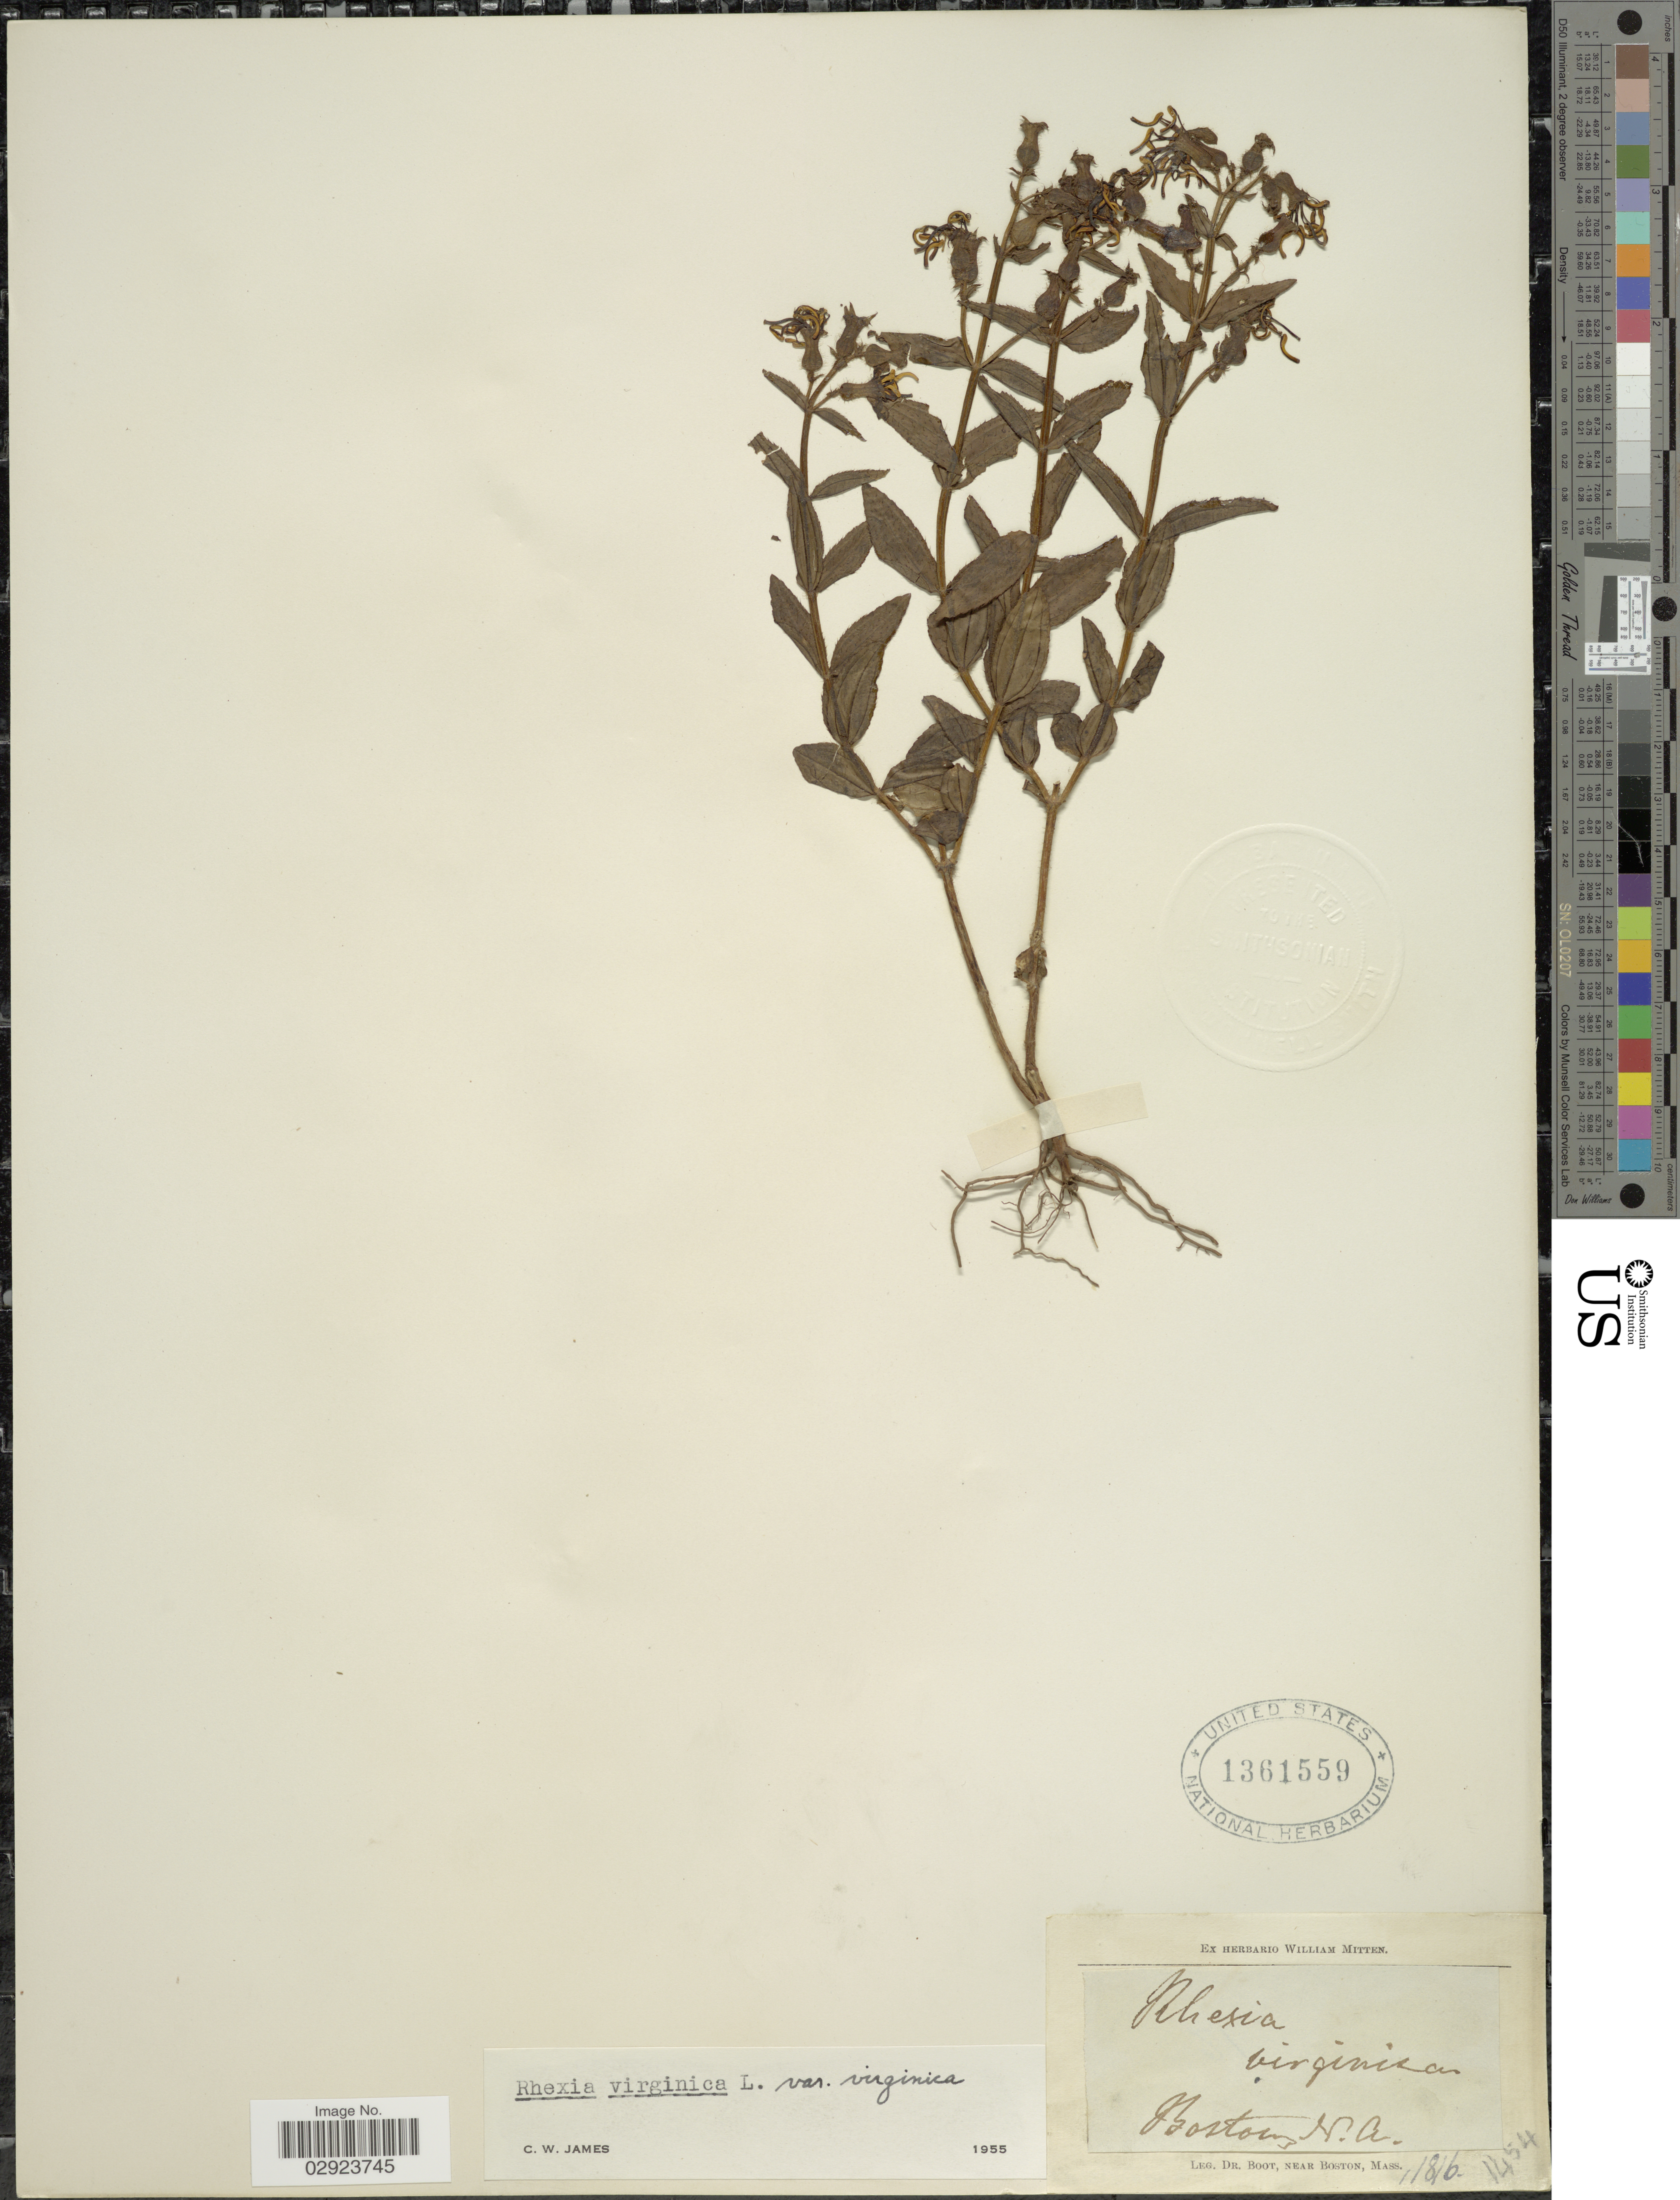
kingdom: Plantae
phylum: Tracheophyta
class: Magnoliopsida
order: Myrtales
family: Melastomataceae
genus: Rhexia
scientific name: Rhexia virginica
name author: L.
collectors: Boot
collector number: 1454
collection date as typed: Transcribed d/m/y: /6/18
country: United States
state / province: Massachusetts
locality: Boston, M.A.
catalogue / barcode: US 1361559